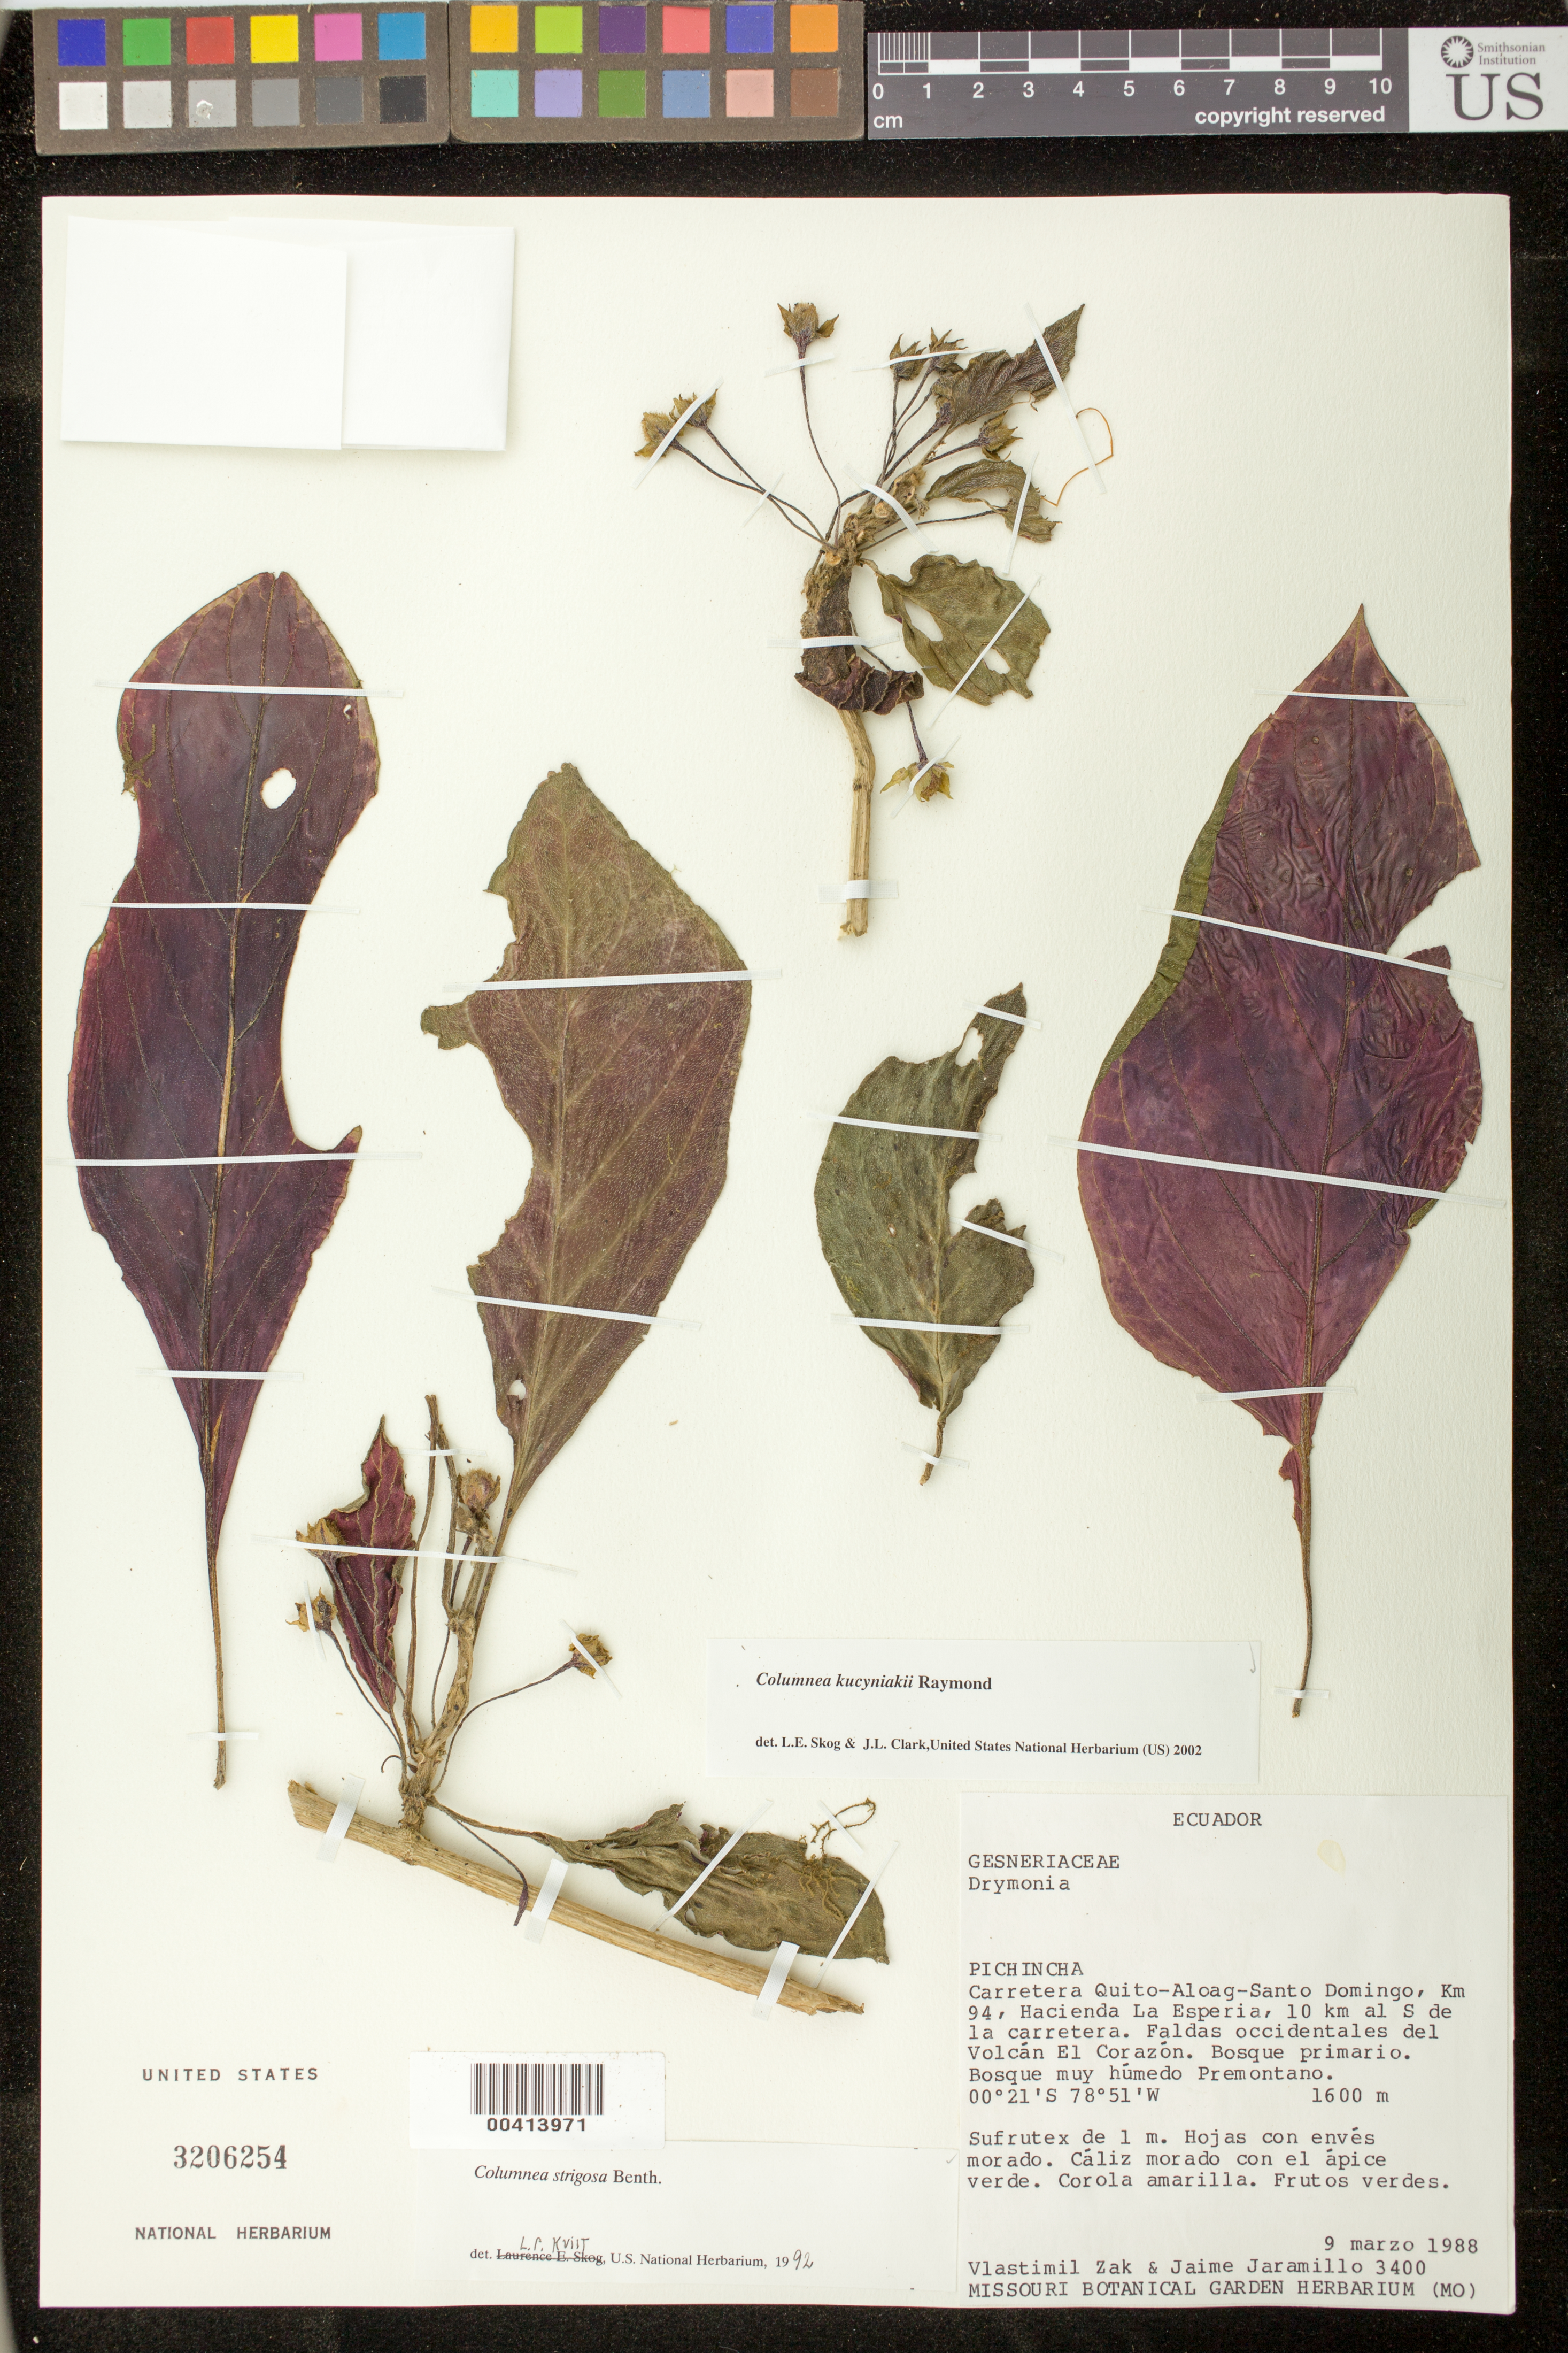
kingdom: Plantae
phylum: Tracheophyta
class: Magnoliopsida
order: Lamiales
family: Gesneriaceae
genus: Columnea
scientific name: Columnea kucyniakii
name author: Raymond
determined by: Clark, J. L.; Skog, Laurence E.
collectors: V. Zak & J. L. Jaramillo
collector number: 3400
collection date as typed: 09 Mar 1988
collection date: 1988-03-09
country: Ecuador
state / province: Pichincha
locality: Carretera Quito-Aloag-Santo Domingo, Km 94, Hacienda La Esperia, 10 km al S de la carretera, faldas occidentales del Volcán El Corazón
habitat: Bosque primario; bosque muy húmedo premontano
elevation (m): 1600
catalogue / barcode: US 3206254